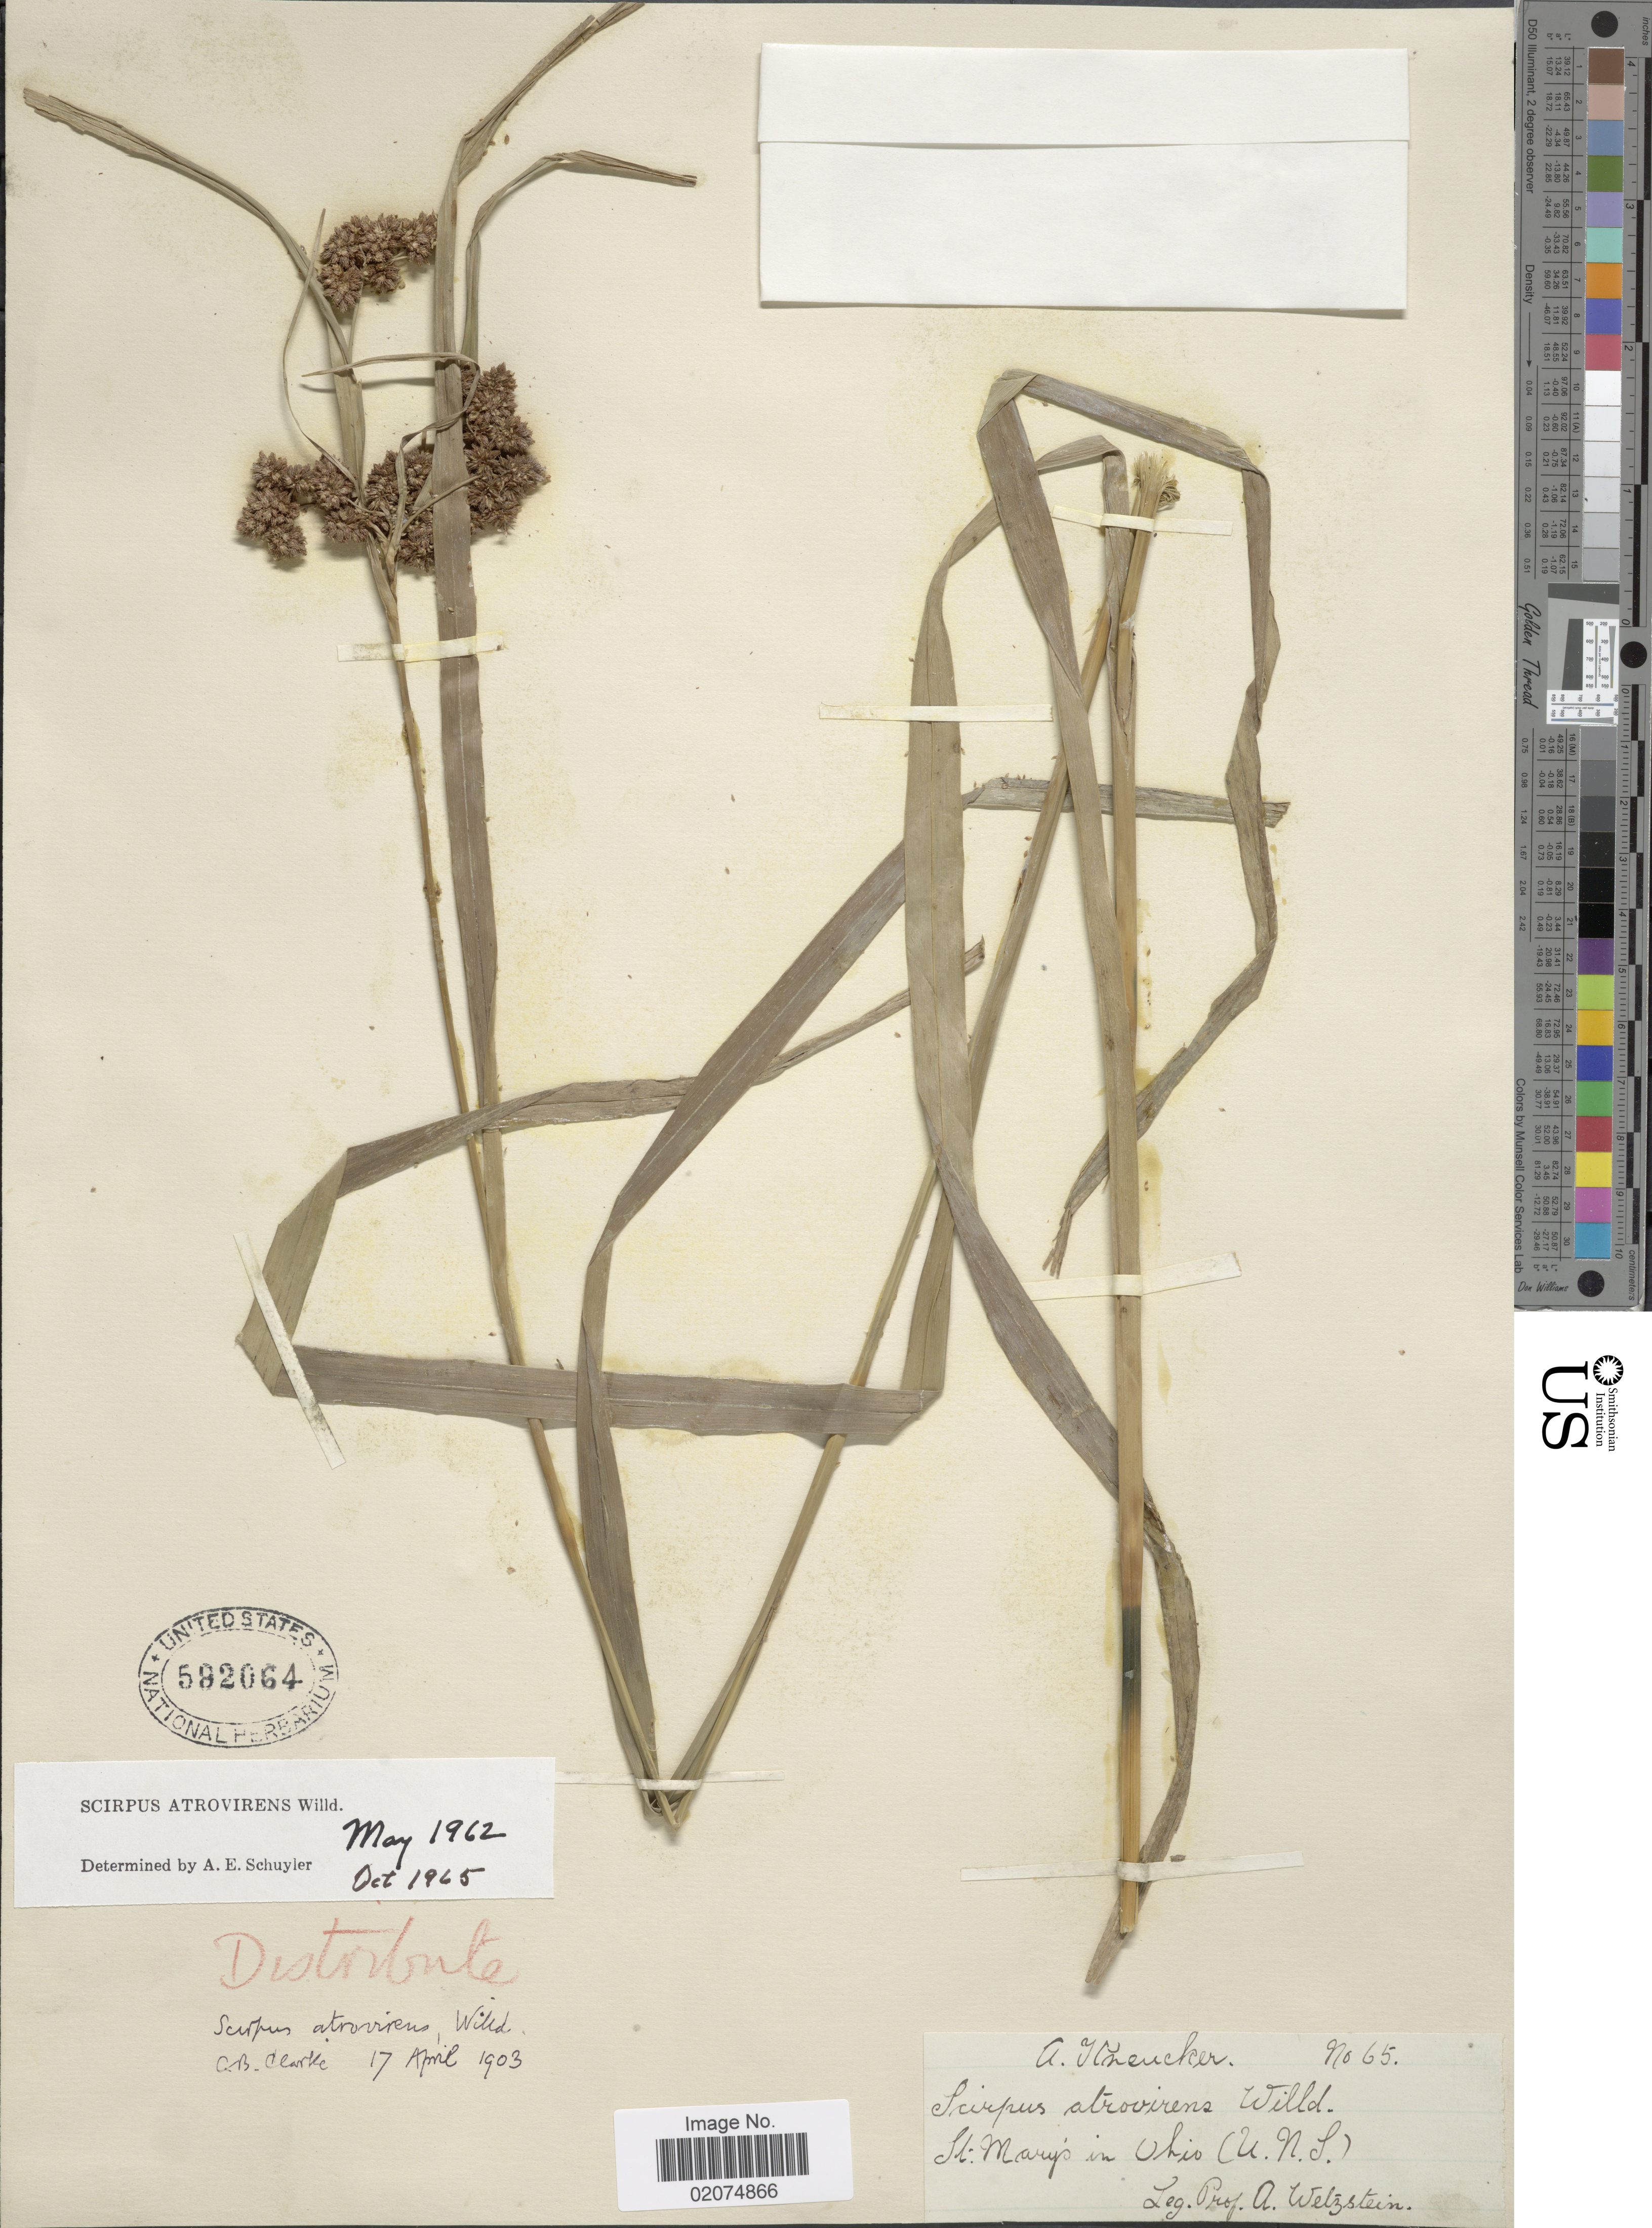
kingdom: Plantae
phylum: Tracheophyta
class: Liliopsida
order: Poales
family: Cyperaceae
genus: Scirpus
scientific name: Scirpus atrovirens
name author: Willd.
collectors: A. Wetzstein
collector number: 65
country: United States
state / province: Ohio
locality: St. Marys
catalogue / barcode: US 592064